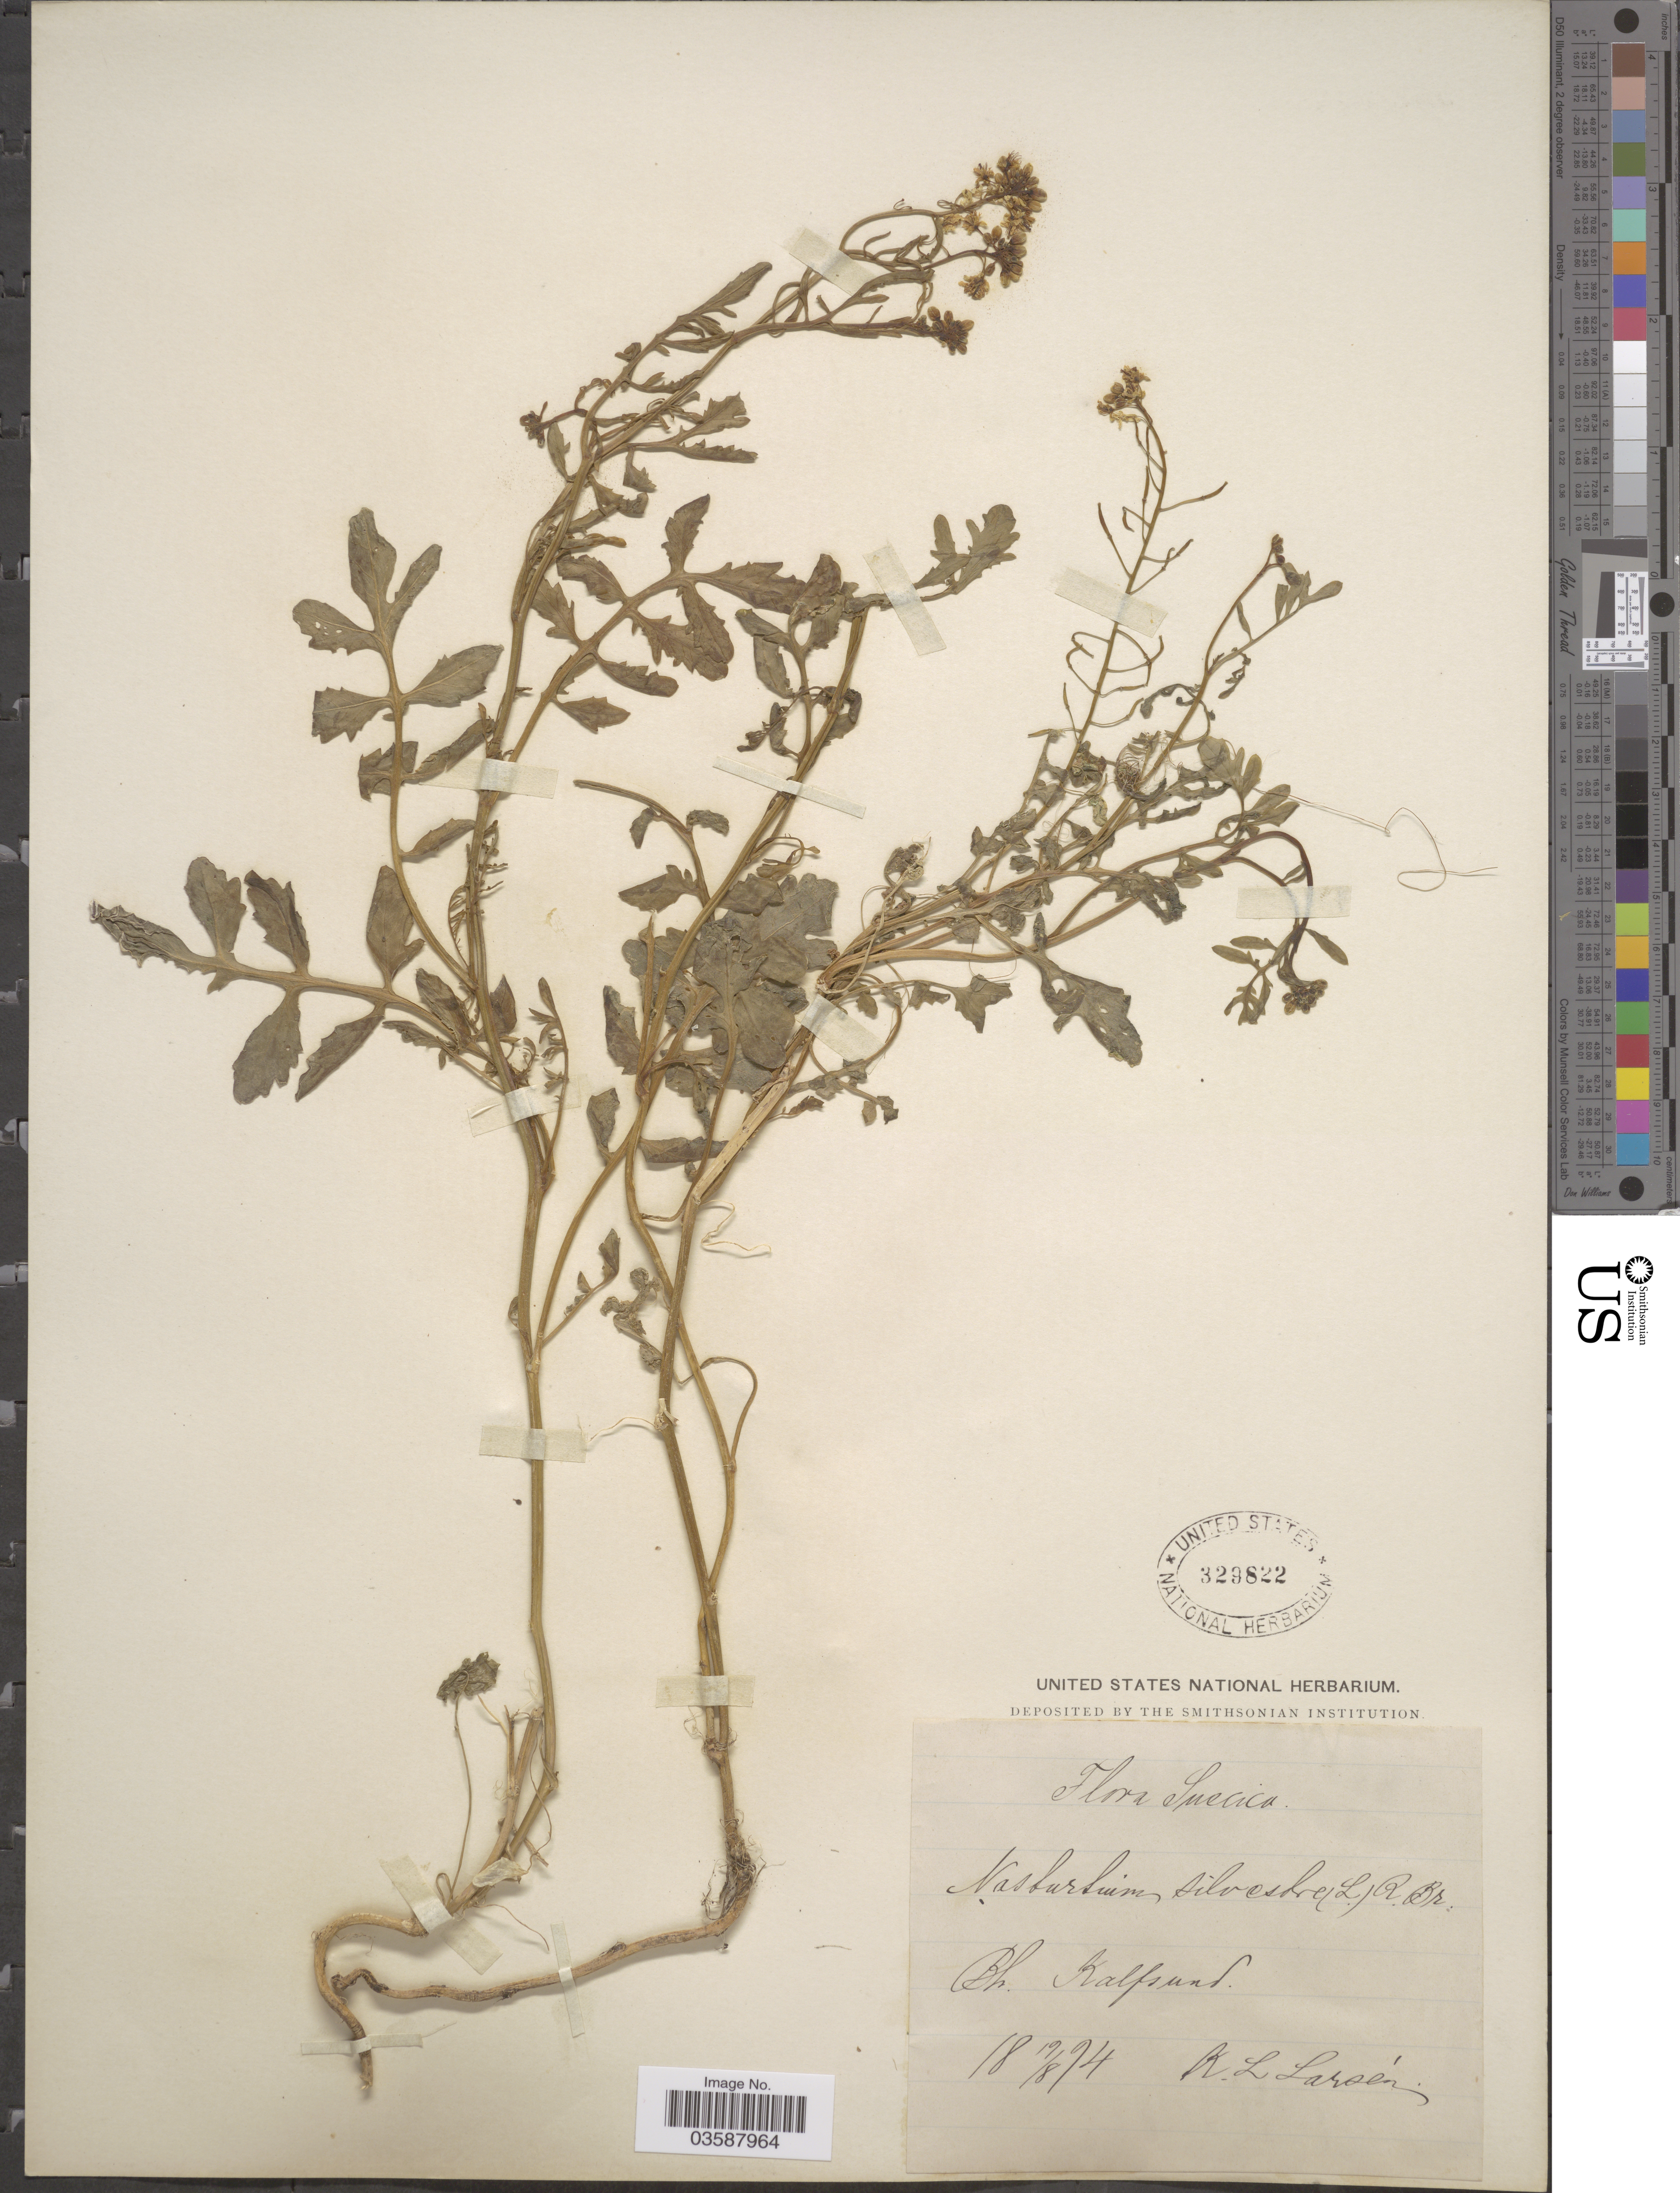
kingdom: Plantae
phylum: Tracheophyta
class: Magnoliopsida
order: Brassicales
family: Brassicaceae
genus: Rorippa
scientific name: Rorippa sylvestris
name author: (L.) Besser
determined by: Strong, M. T., (US), Smithsonian Institution - National Museum of Natural History (UNITED STATES)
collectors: K. Larsen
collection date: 1894-08-19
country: Sweden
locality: Suecica. Bh. Kalfsund.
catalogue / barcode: US 329822